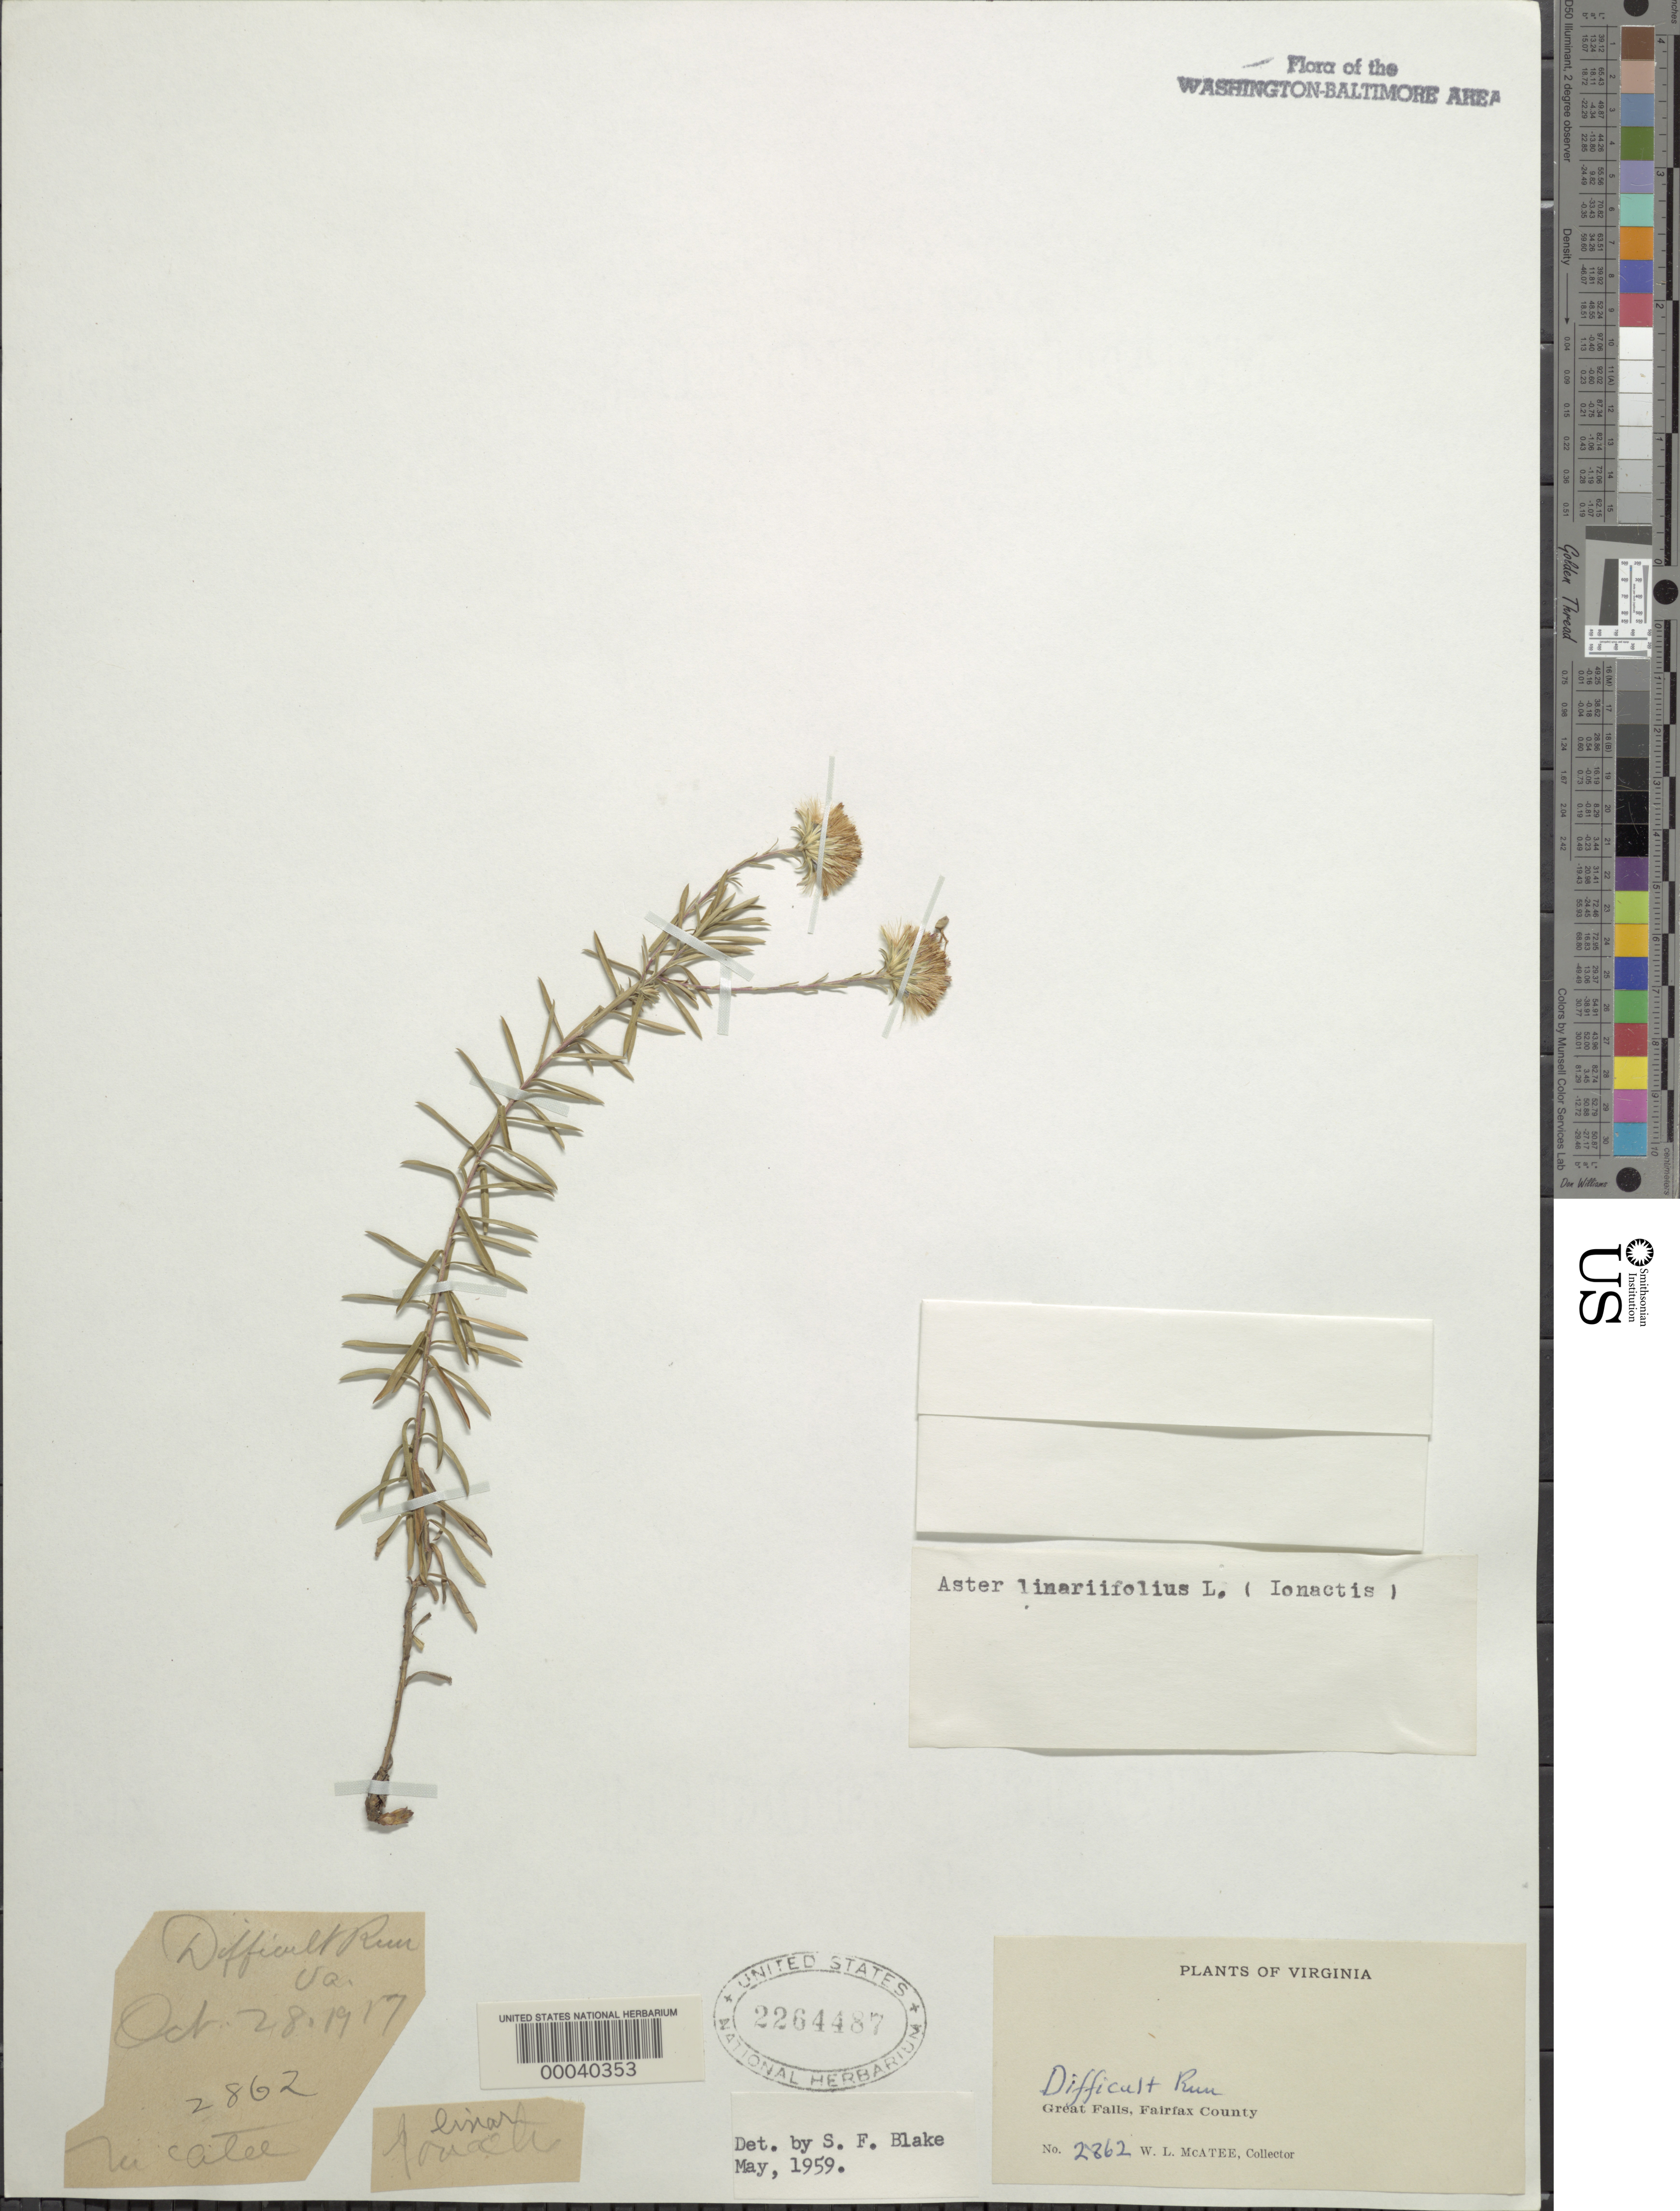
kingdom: Plantae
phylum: Tracheophyta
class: Magnoliopsida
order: Asterales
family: Asteraceae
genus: Ionactis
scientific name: Ionactis linariifolia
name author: (L.) Greene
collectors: W. McAtee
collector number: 2862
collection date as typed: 28 Oct 1917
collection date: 1917-10-28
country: United States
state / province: Virginia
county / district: Fairfax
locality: Difficult Run C. & O. Canal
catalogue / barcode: US 2264487